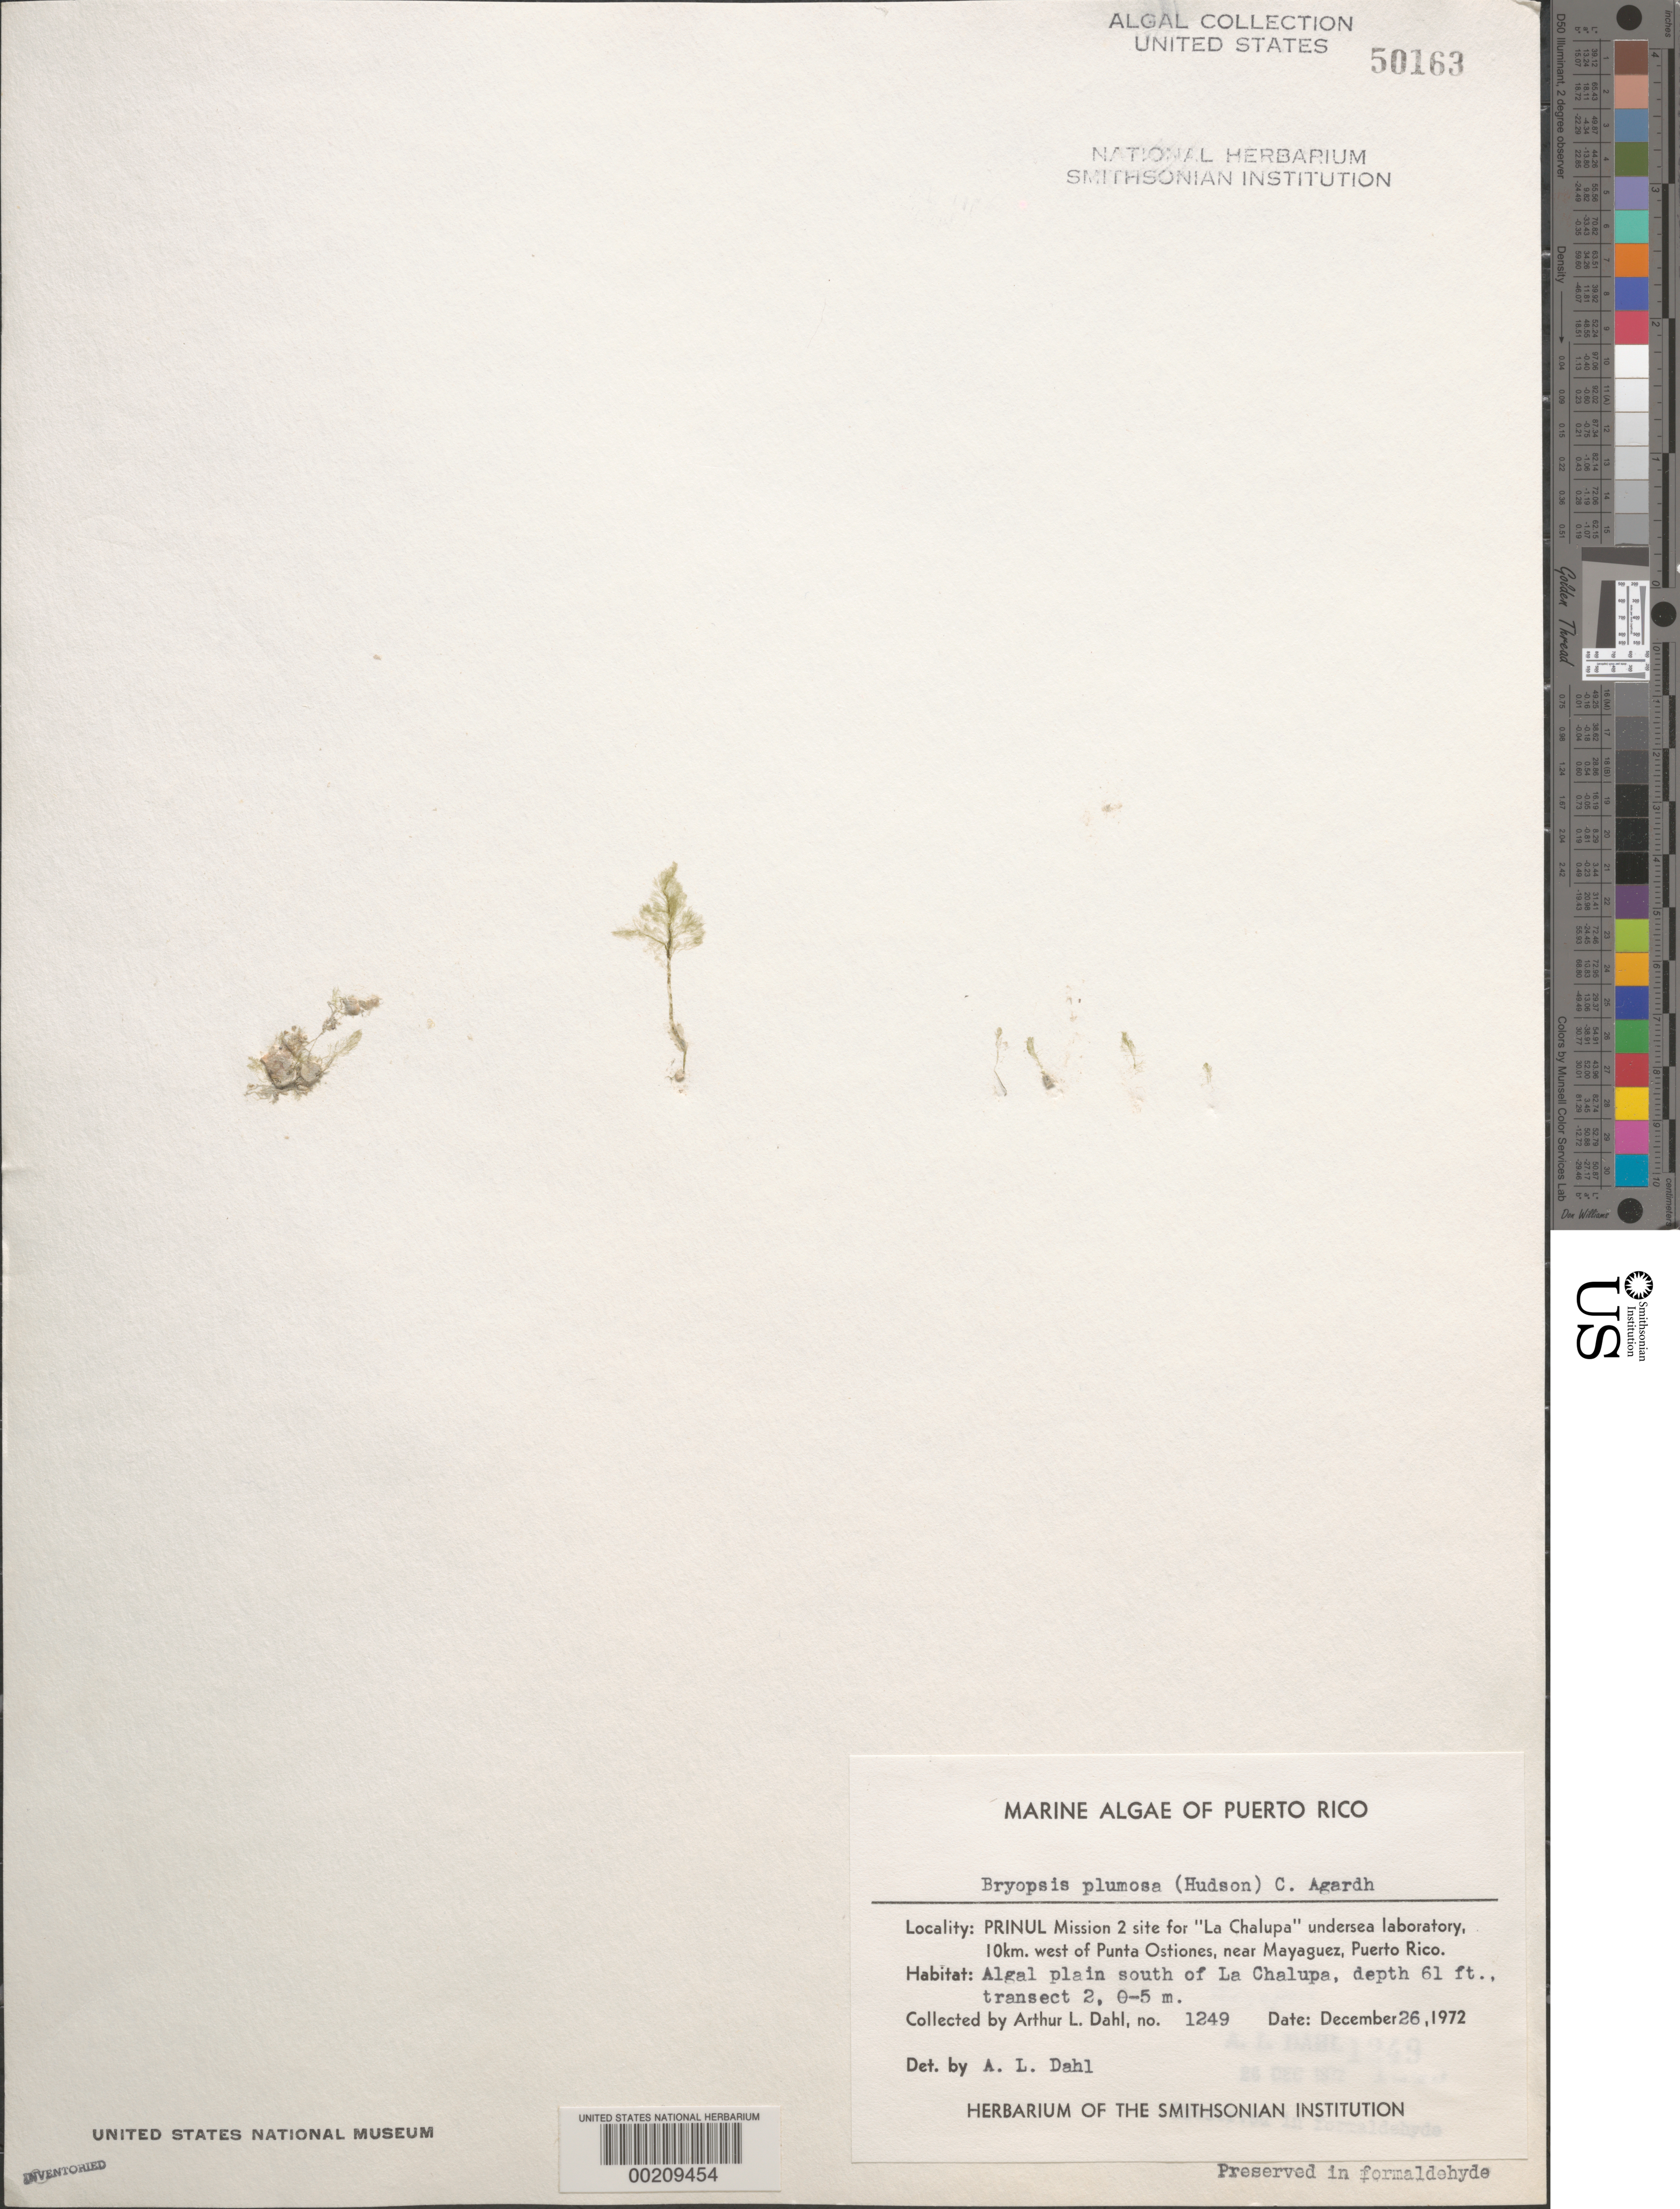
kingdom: Plantae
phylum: Chlorophyta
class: Ulvophyceae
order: Bryopsidales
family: Bryopsidaceae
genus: Bryopsis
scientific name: Bryopsis plumosa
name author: (Huds.) C. Agardh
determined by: Dahl, A. E.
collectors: A. Dahl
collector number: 1249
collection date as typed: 26 Dec 1972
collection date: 1972-12-26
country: Puerto Rico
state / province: Mayaguez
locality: PRINUL Mission 2 site for "La Chalupa" undersea laboratory, 10 km west of Punta Ostiones, near Mayaguez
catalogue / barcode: US 50163